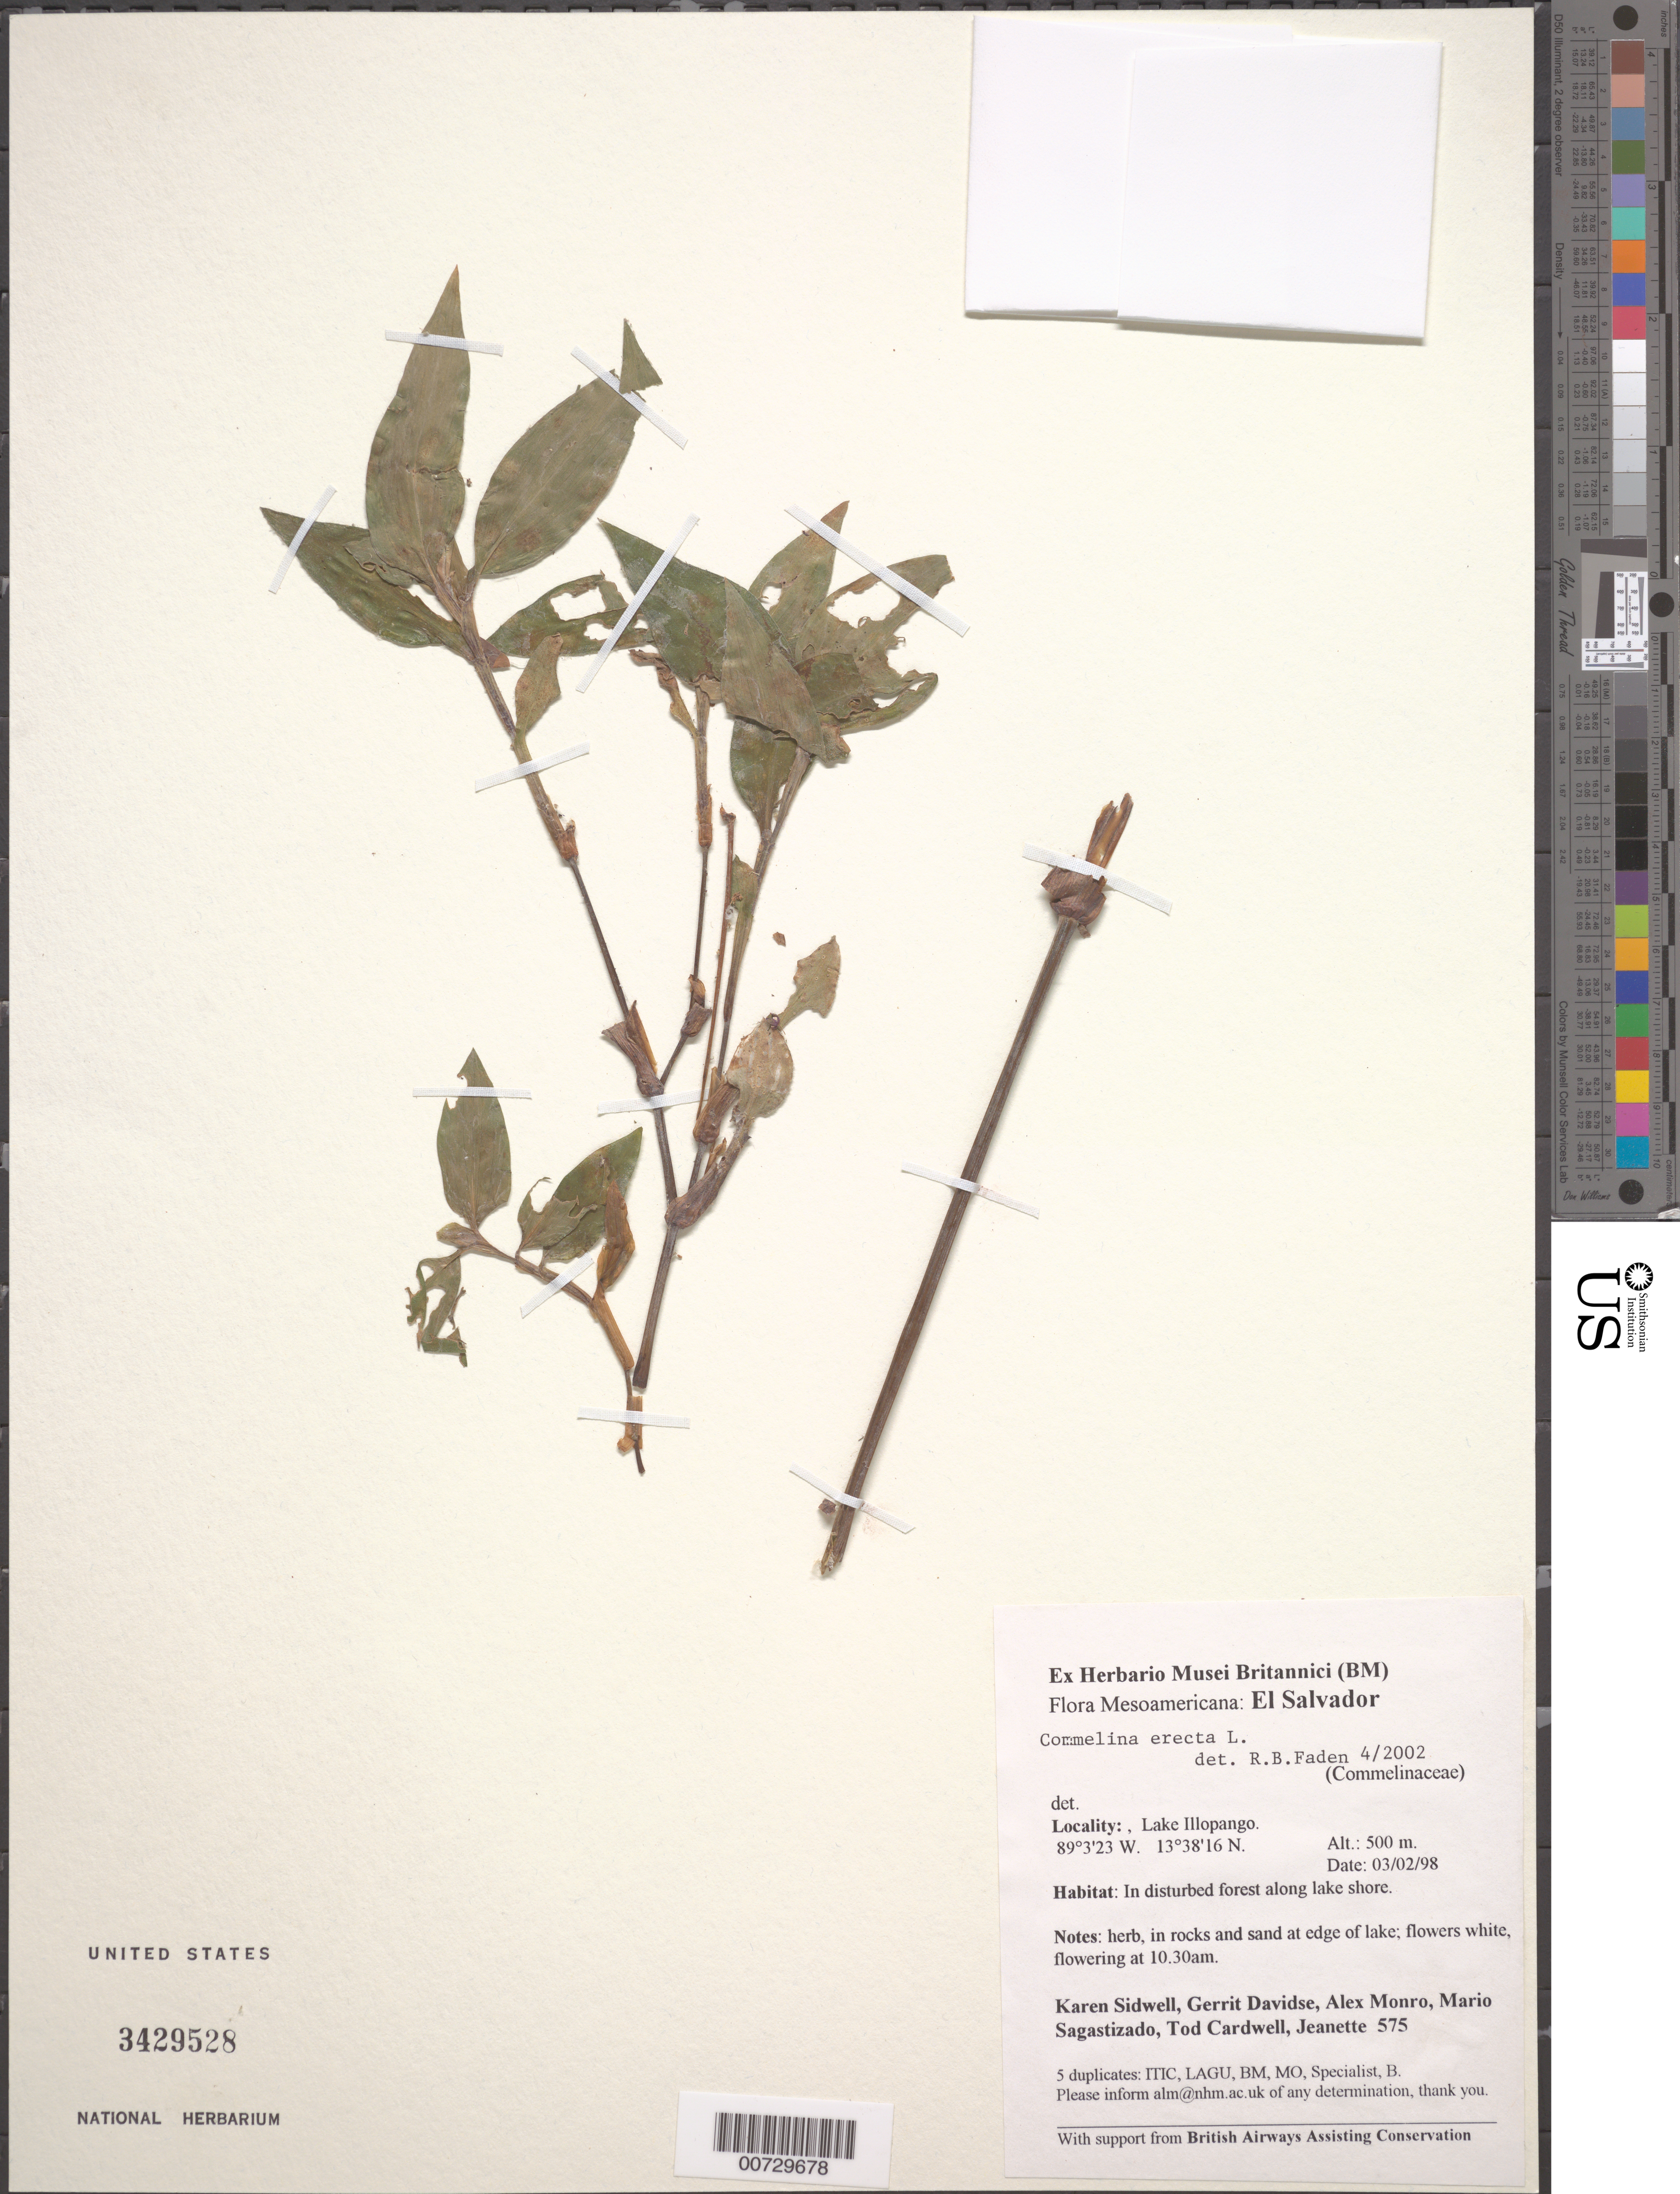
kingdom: Plantae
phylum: Tracheophyta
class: Liliopsida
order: Commelinales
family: Commelinaceae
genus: Commelina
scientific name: Commelina erecta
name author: L.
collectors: K. Sidwell et al.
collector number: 575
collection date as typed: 03 Feb 1998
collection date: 1998-02-03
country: El Salvador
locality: Lake Illopango.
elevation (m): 500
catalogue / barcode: US 3429528